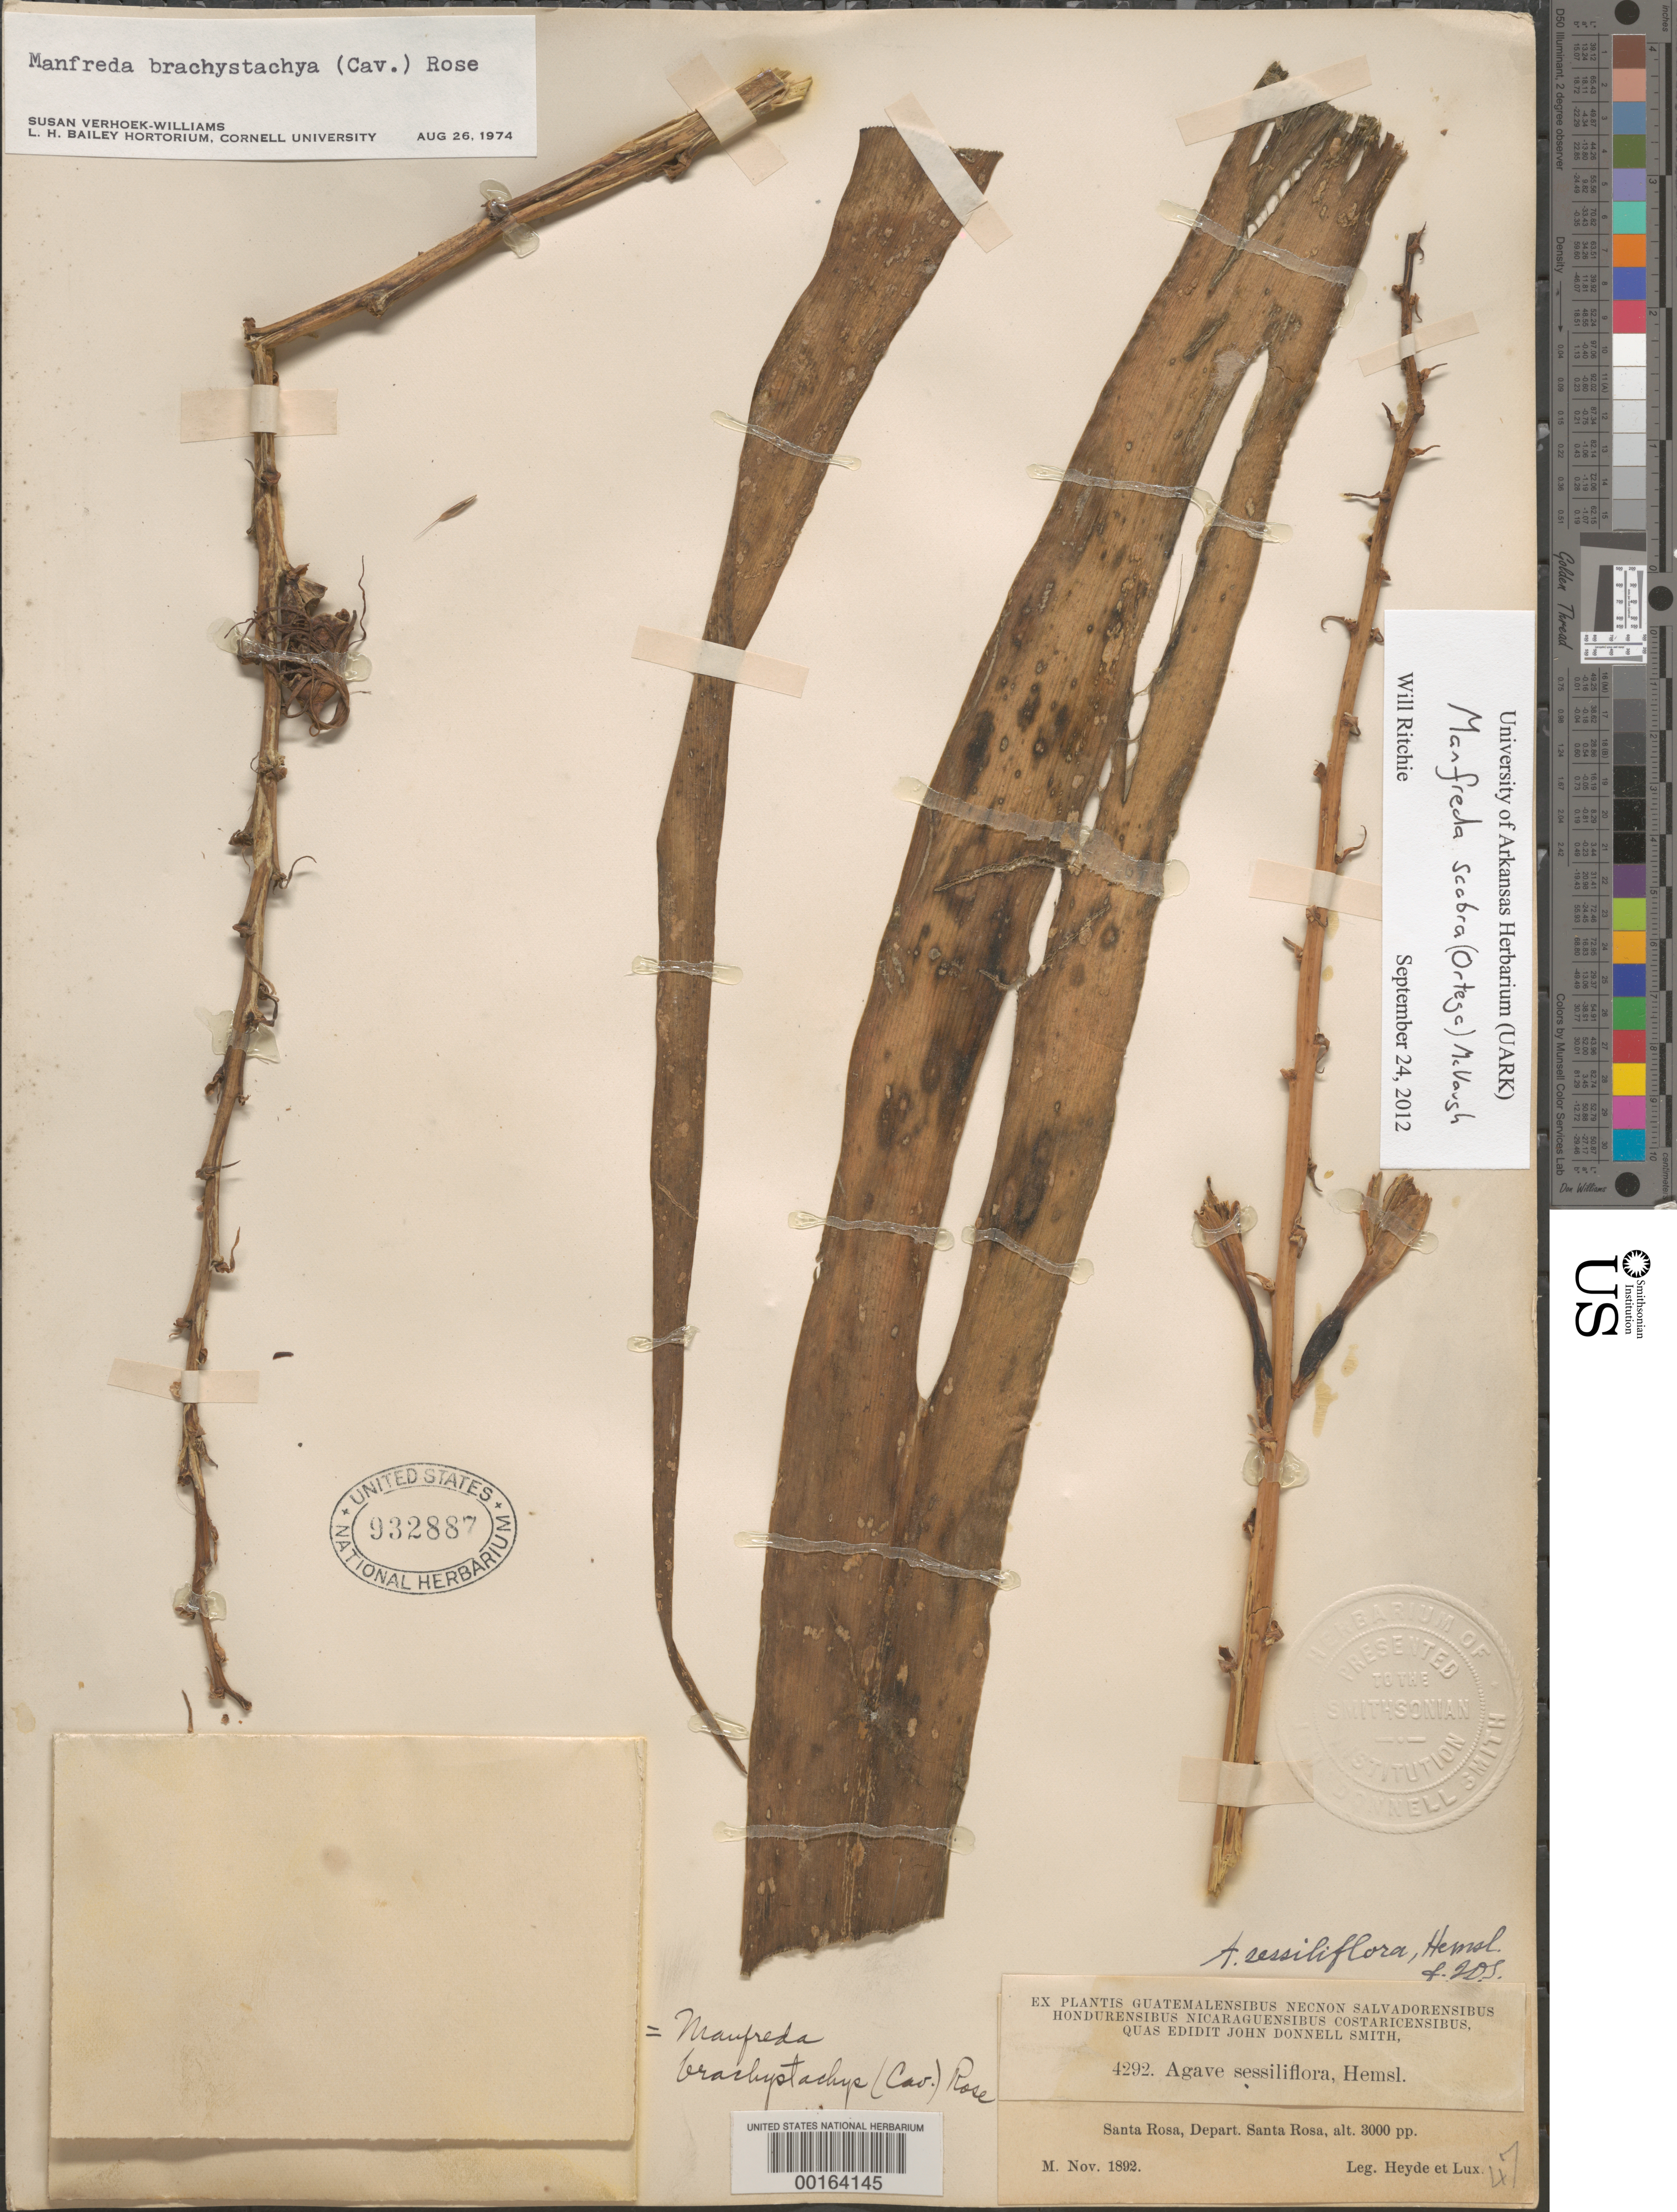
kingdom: Plantae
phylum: Tracheophyta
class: Liliopsida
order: Asparagales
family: Asparagaceae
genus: Manfreda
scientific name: Manfreda scabra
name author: (Ortega) McVaugh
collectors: E. T. Heyde & E. Lux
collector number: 4292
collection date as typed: Nov 1892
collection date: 1892-11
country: Guatemala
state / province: Santa Rosa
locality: Santa Rosa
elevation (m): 3000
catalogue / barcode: US 932887